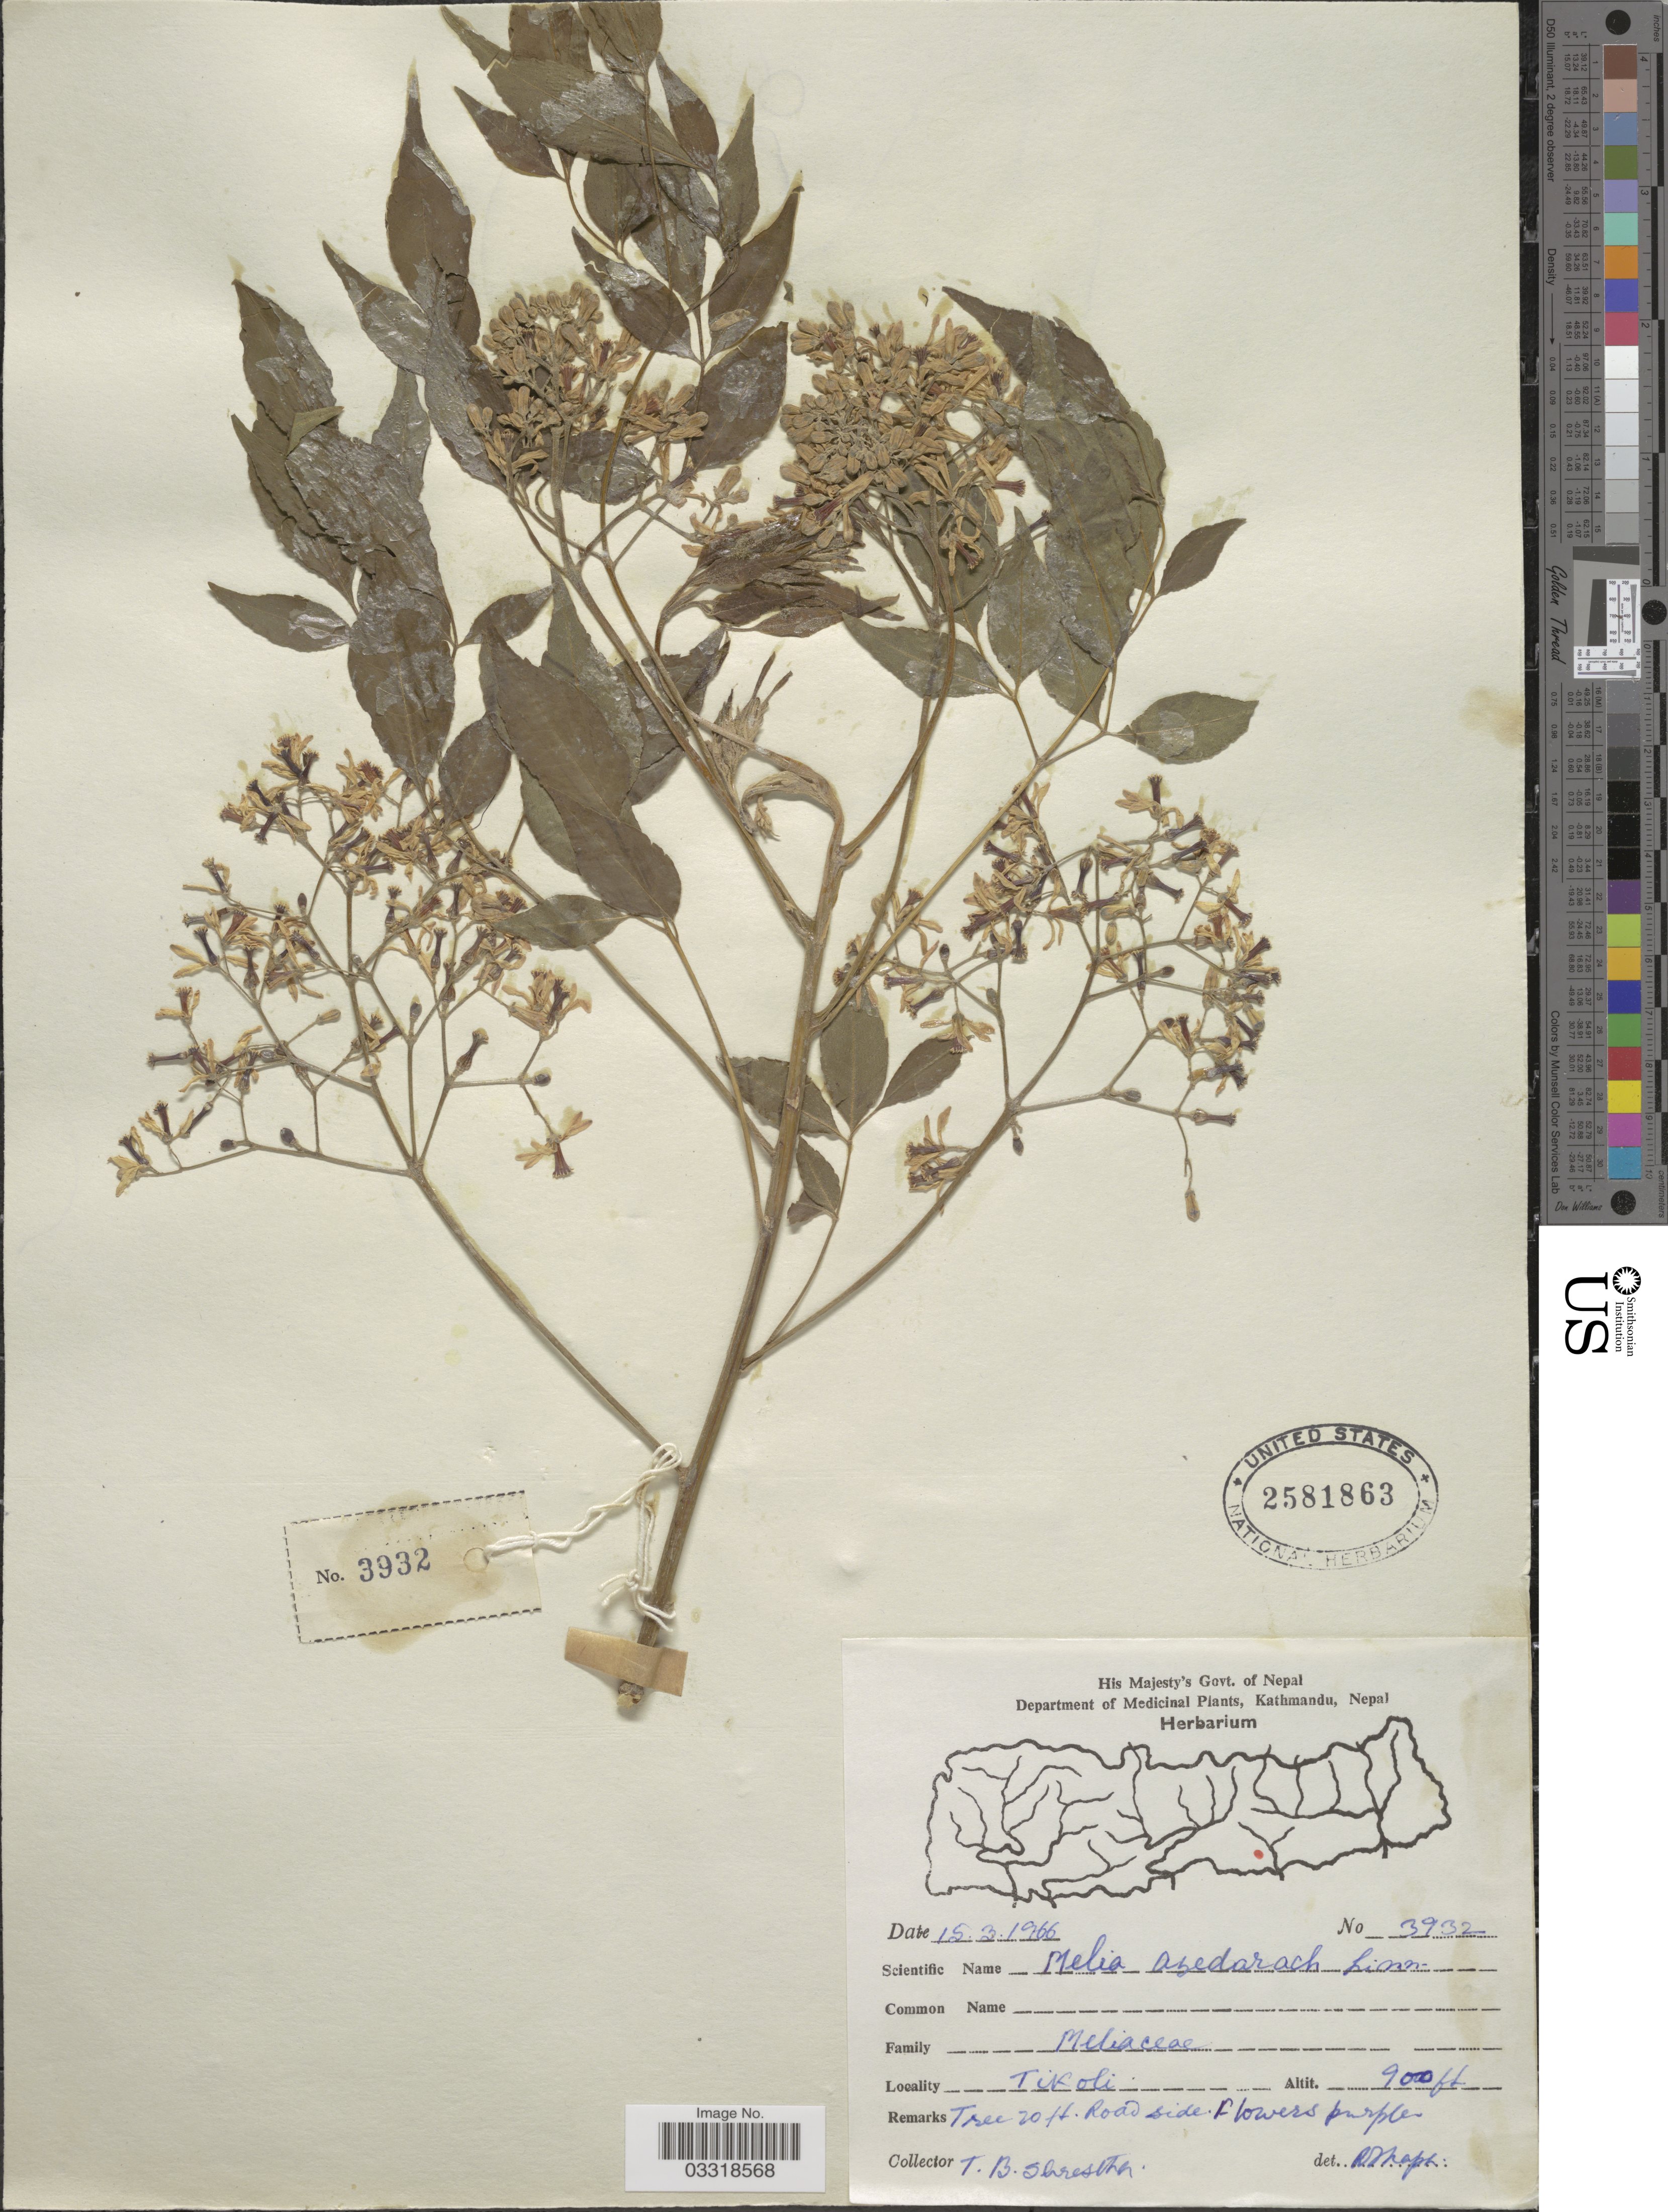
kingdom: Plantae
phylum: Tracheophyta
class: Magnoliopsida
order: Sapindales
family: Meliaceae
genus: Melia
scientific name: Melia azedarach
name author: L.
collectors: T. B. Shrestha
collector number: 3932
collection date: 1966-03-15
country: Nepal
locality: Tikoli.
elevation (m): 274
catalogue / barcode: US 2581863